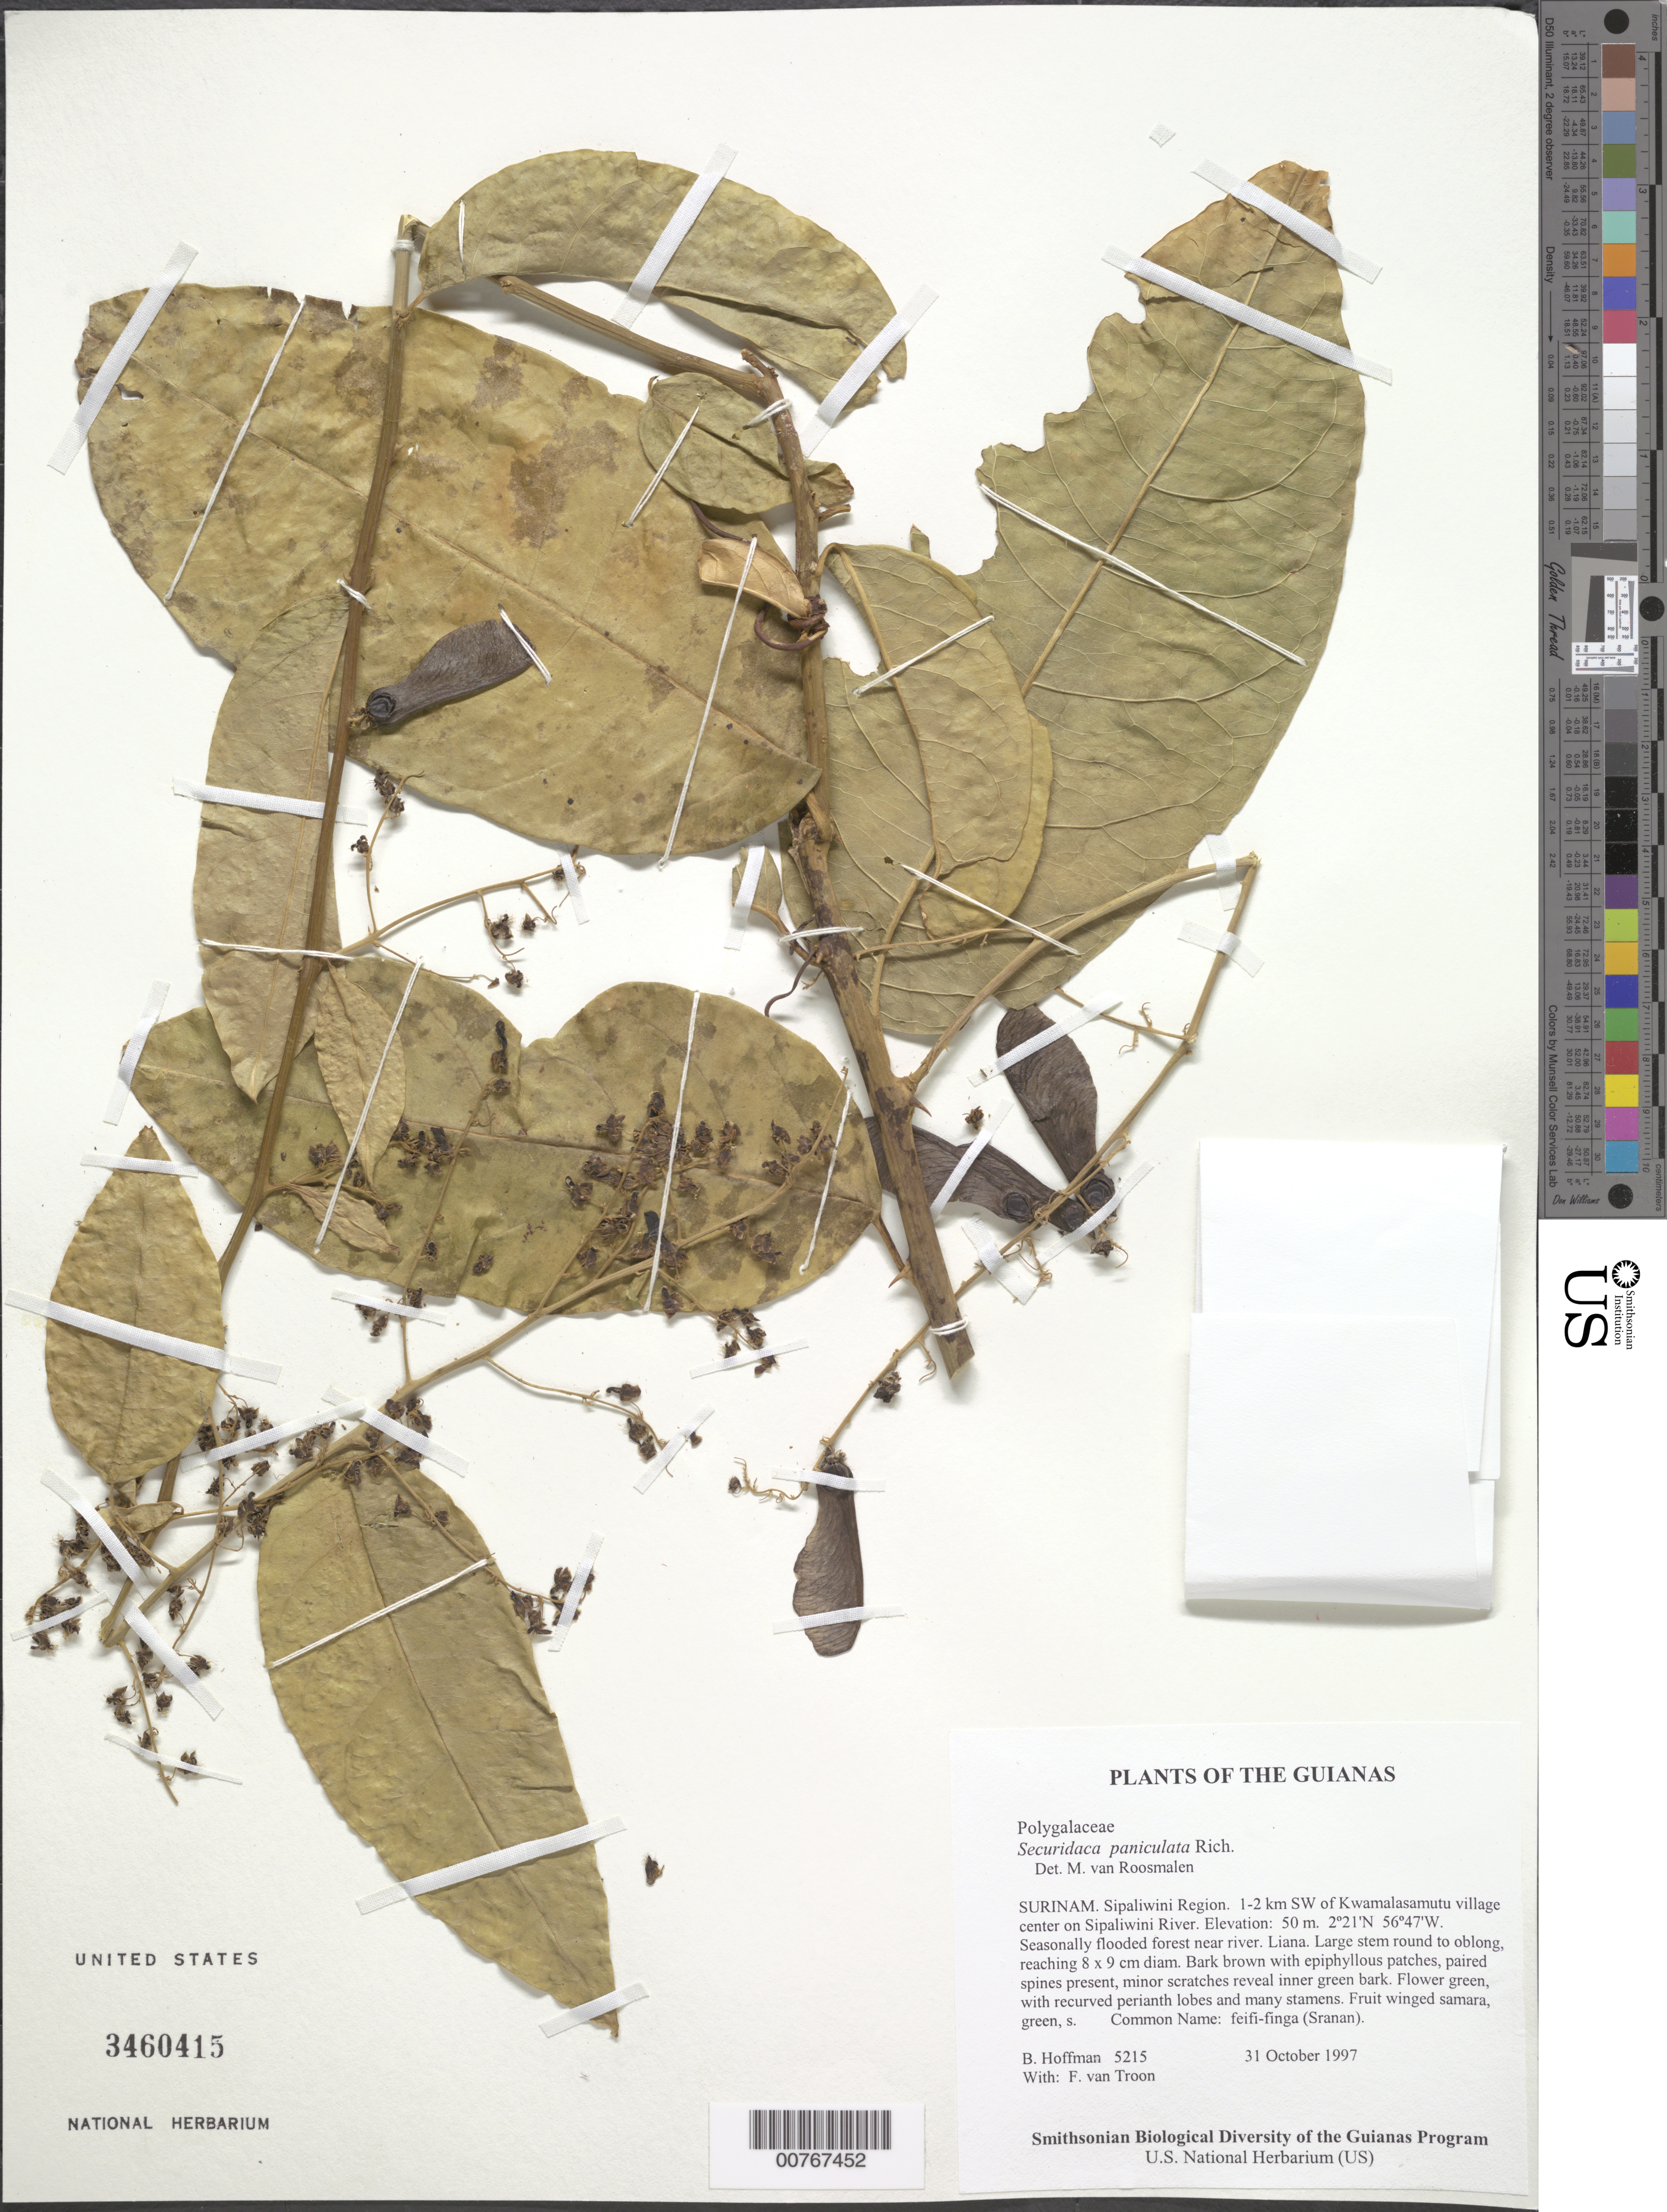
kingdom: Plantae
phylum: Tracheophyta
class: Magnoliopsida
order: Caryophyllales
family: Phytolaccaceae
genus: Seguieria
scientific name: Seguieria macrophylla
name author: Benth.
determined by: Acevedo-Rodriguez, P., (US), Smithsonian Institution - National Museum of Natural History (UNITED STATES)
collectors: B. Hoffman & F. Troon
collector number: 5215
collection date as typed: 31 October 1997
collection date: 1997-10-31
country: Suriname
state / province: Sipaliwini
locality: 1-2 km SW of Kwamalasamutu village center on Sipaliwini River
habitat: Seasonally flooded forest near river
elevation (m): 50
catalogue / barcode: US 3460415